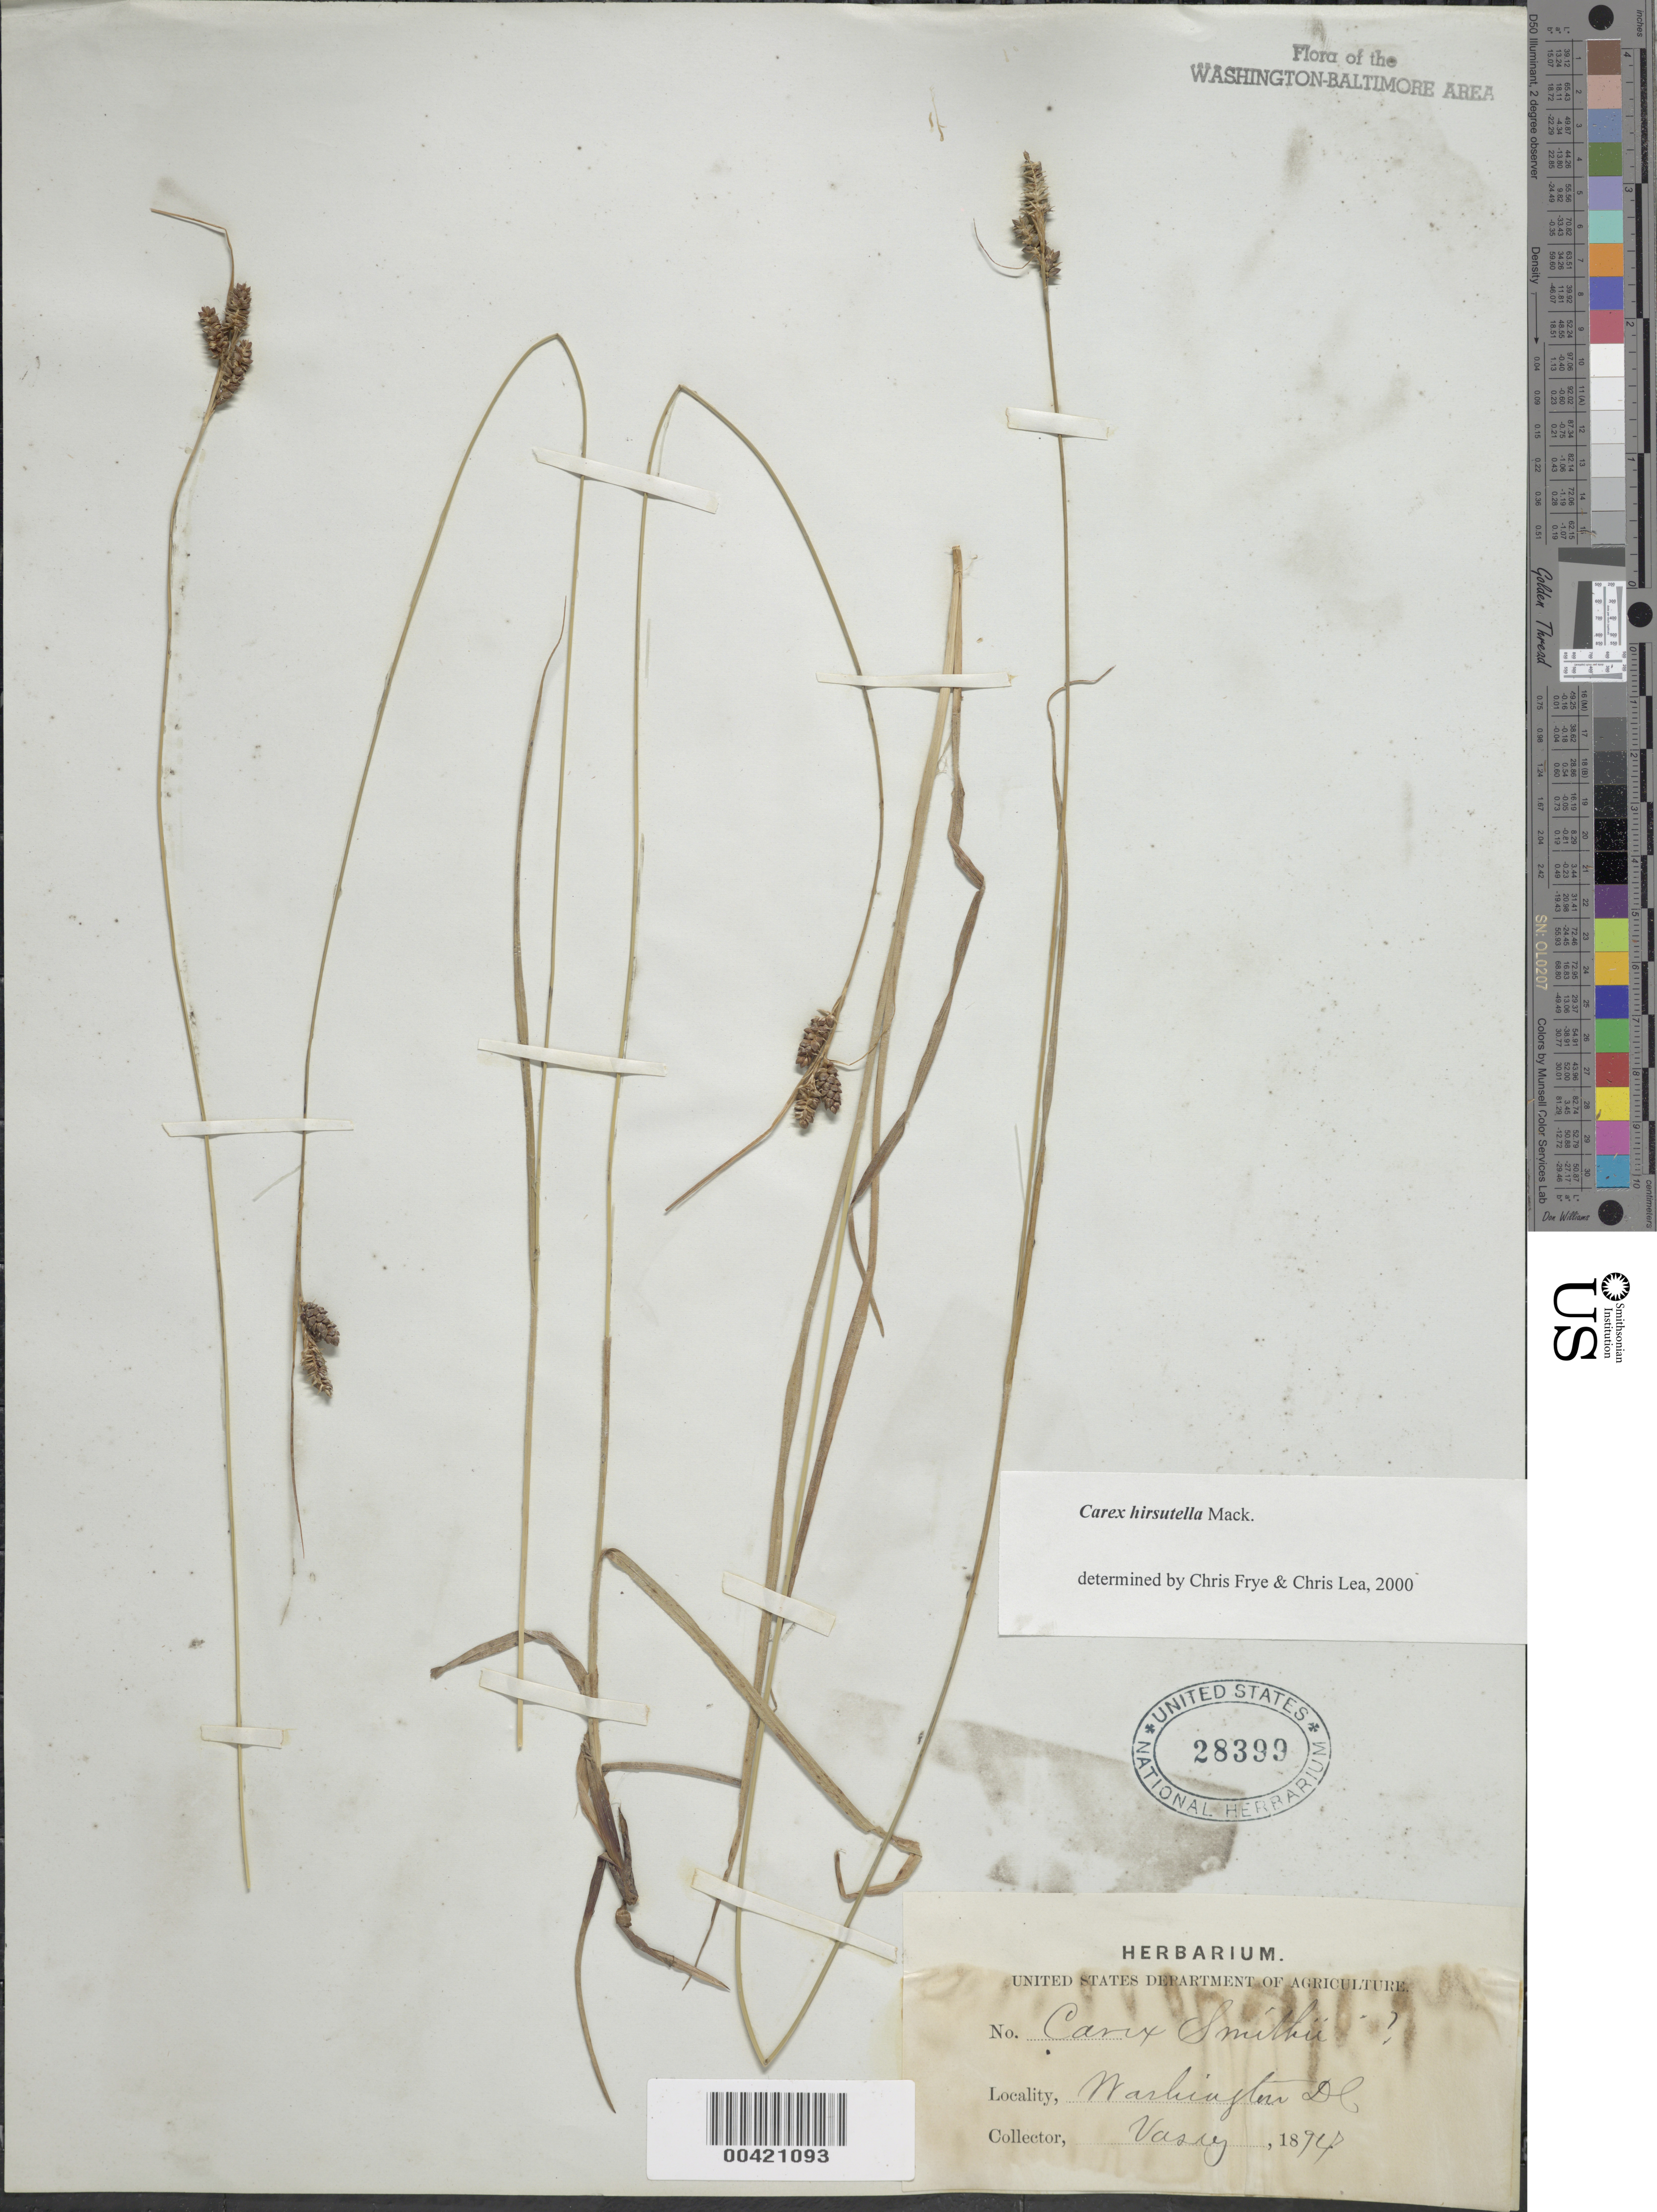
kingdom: Plantae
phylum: Tracheophyta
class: Liliopsida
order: Poales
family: Cyperaceae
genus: Carex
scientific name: Carex hirsutella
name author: Mack.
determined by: Frye, C.; Lea, C.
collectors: G. Vasey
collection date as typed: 1894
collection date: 1894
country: United States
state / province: District of Columbia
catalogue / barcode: US 28399